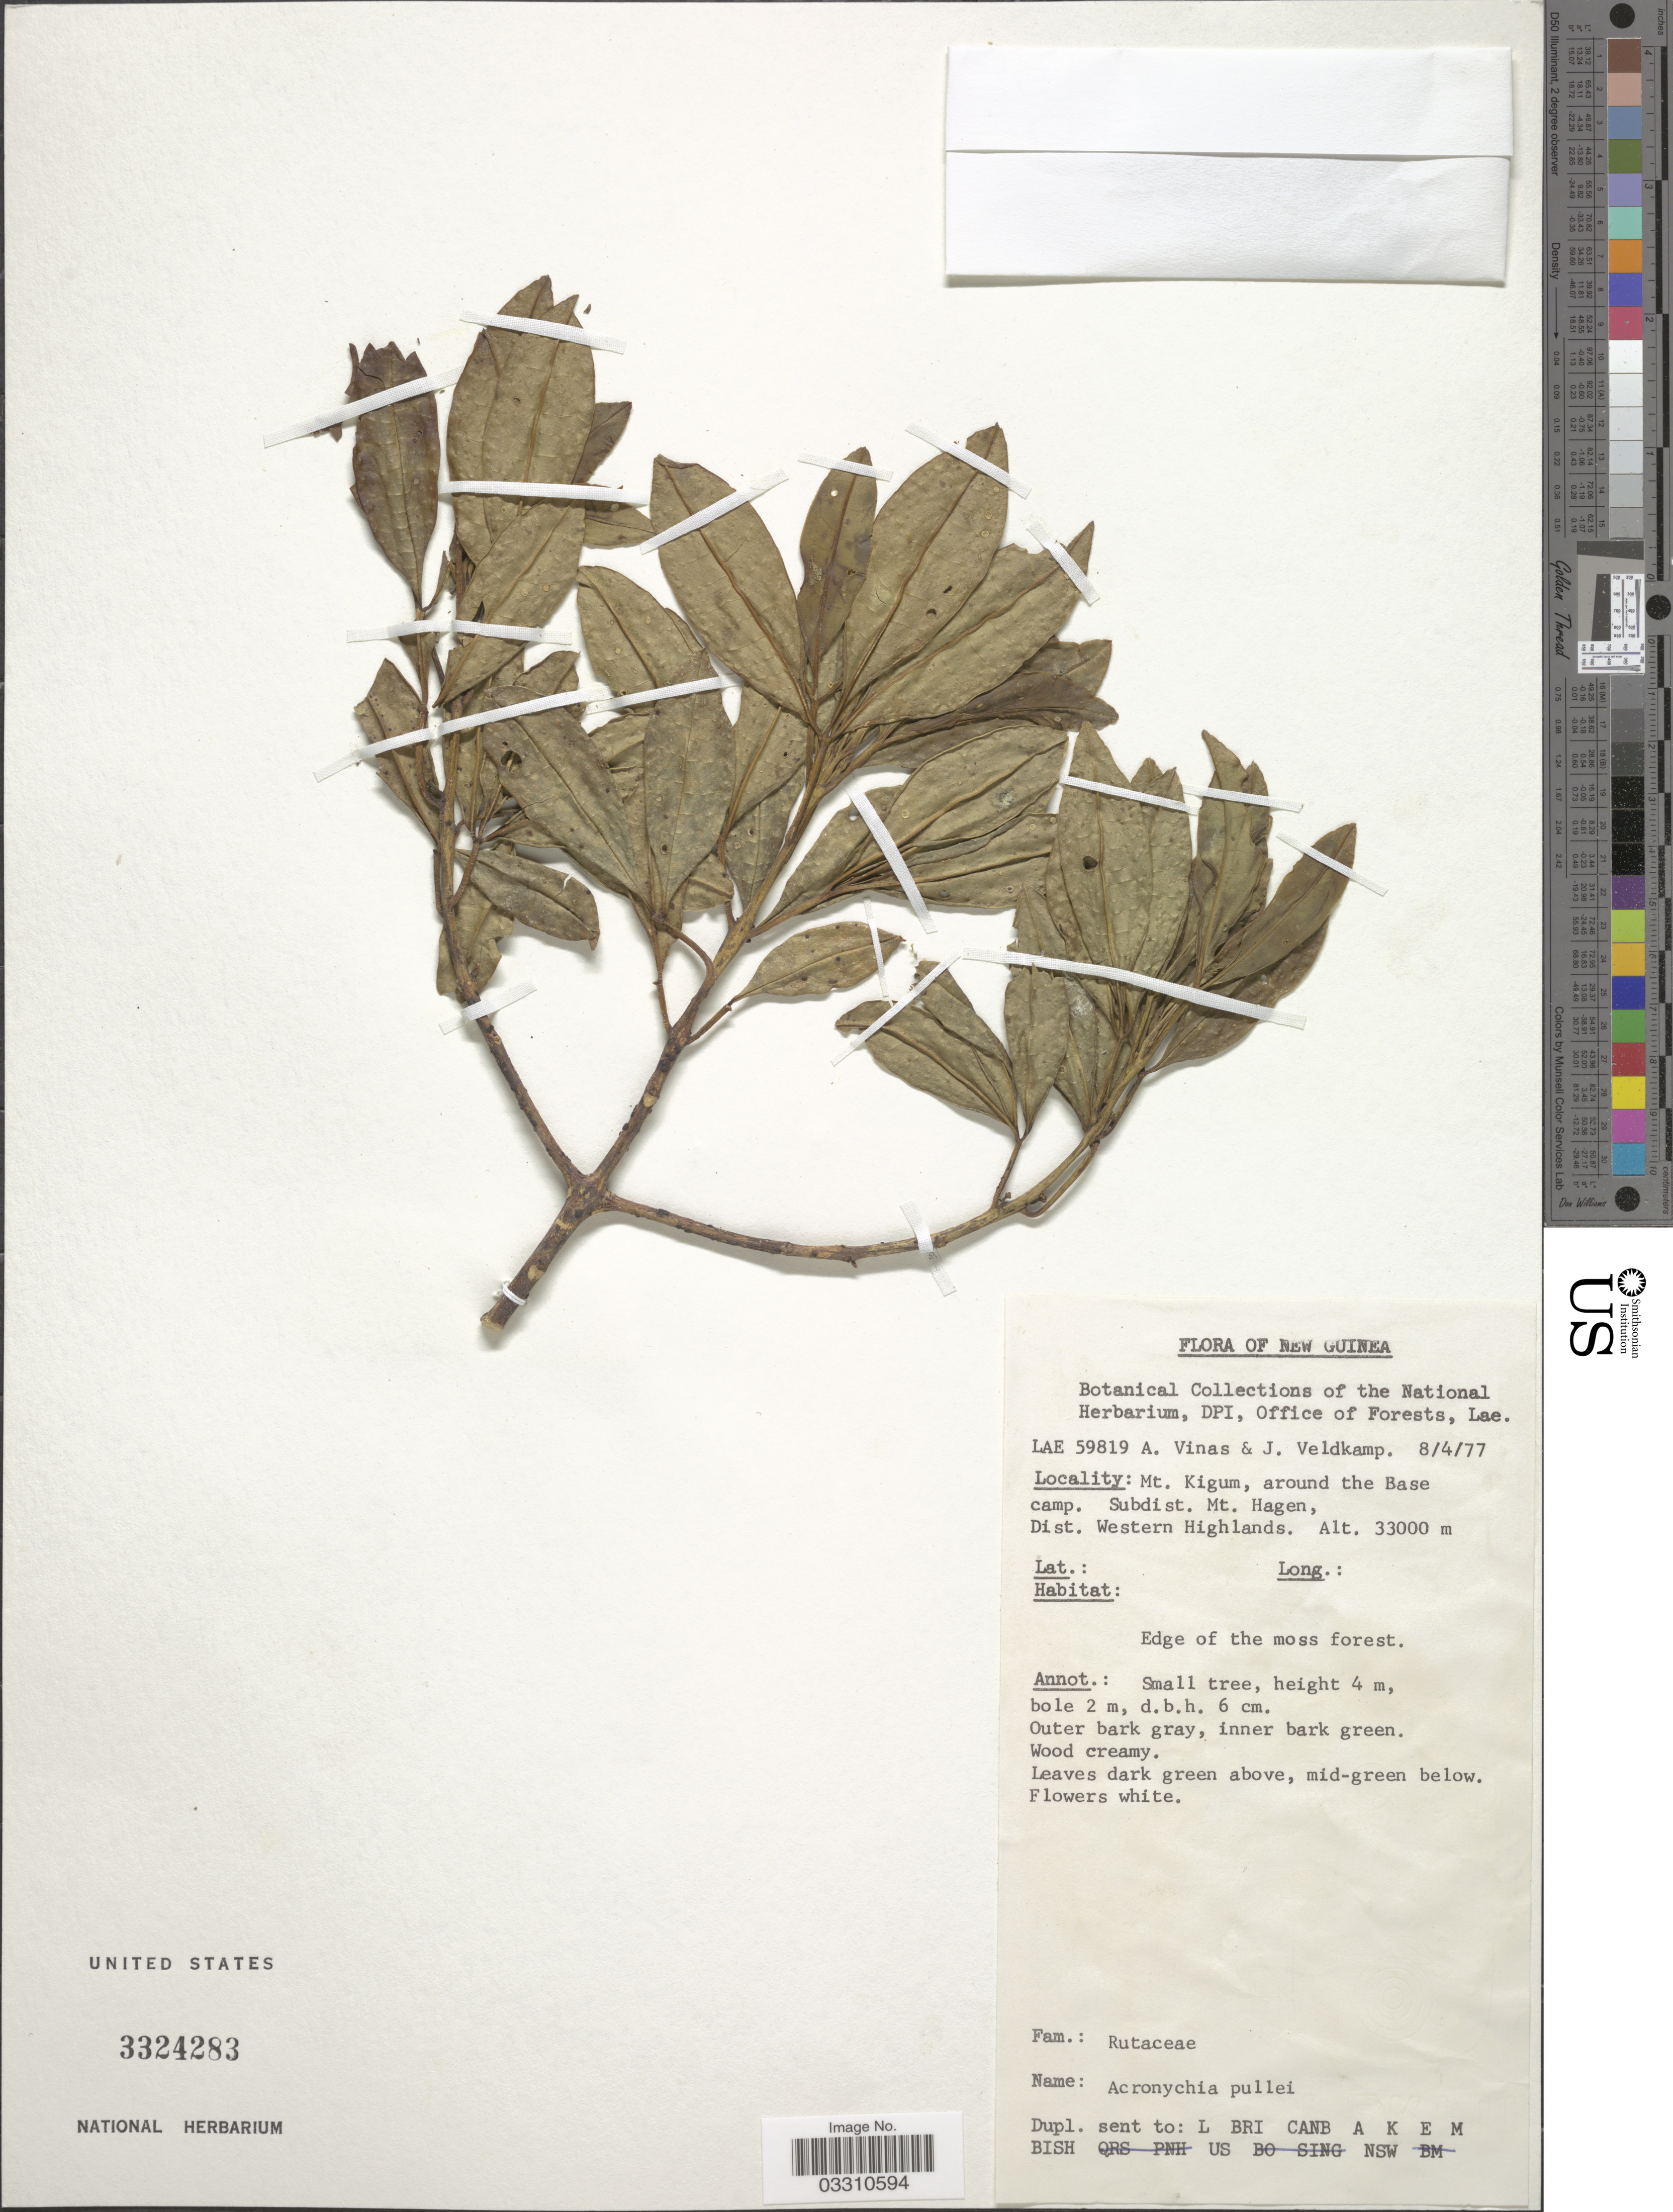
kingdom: Plantae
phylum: Tracheophyta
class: Magnoliopsida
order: Sapindales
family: Rutaceae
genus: Acronychia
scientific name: Acronychia pullei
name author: Lauterb.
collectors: A. Vinas & J. F. Veldkamp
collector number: LAE59819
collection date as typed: Transcribed d/m/y: 8/4/77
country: Papua New Guinea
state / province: Western Highlands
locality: New Guinea. Mt. Kigum, around the Base camp. Subdist. Mt. Hagen. Dist. Western Highlands.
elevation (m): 33000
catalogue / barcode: US 3324283